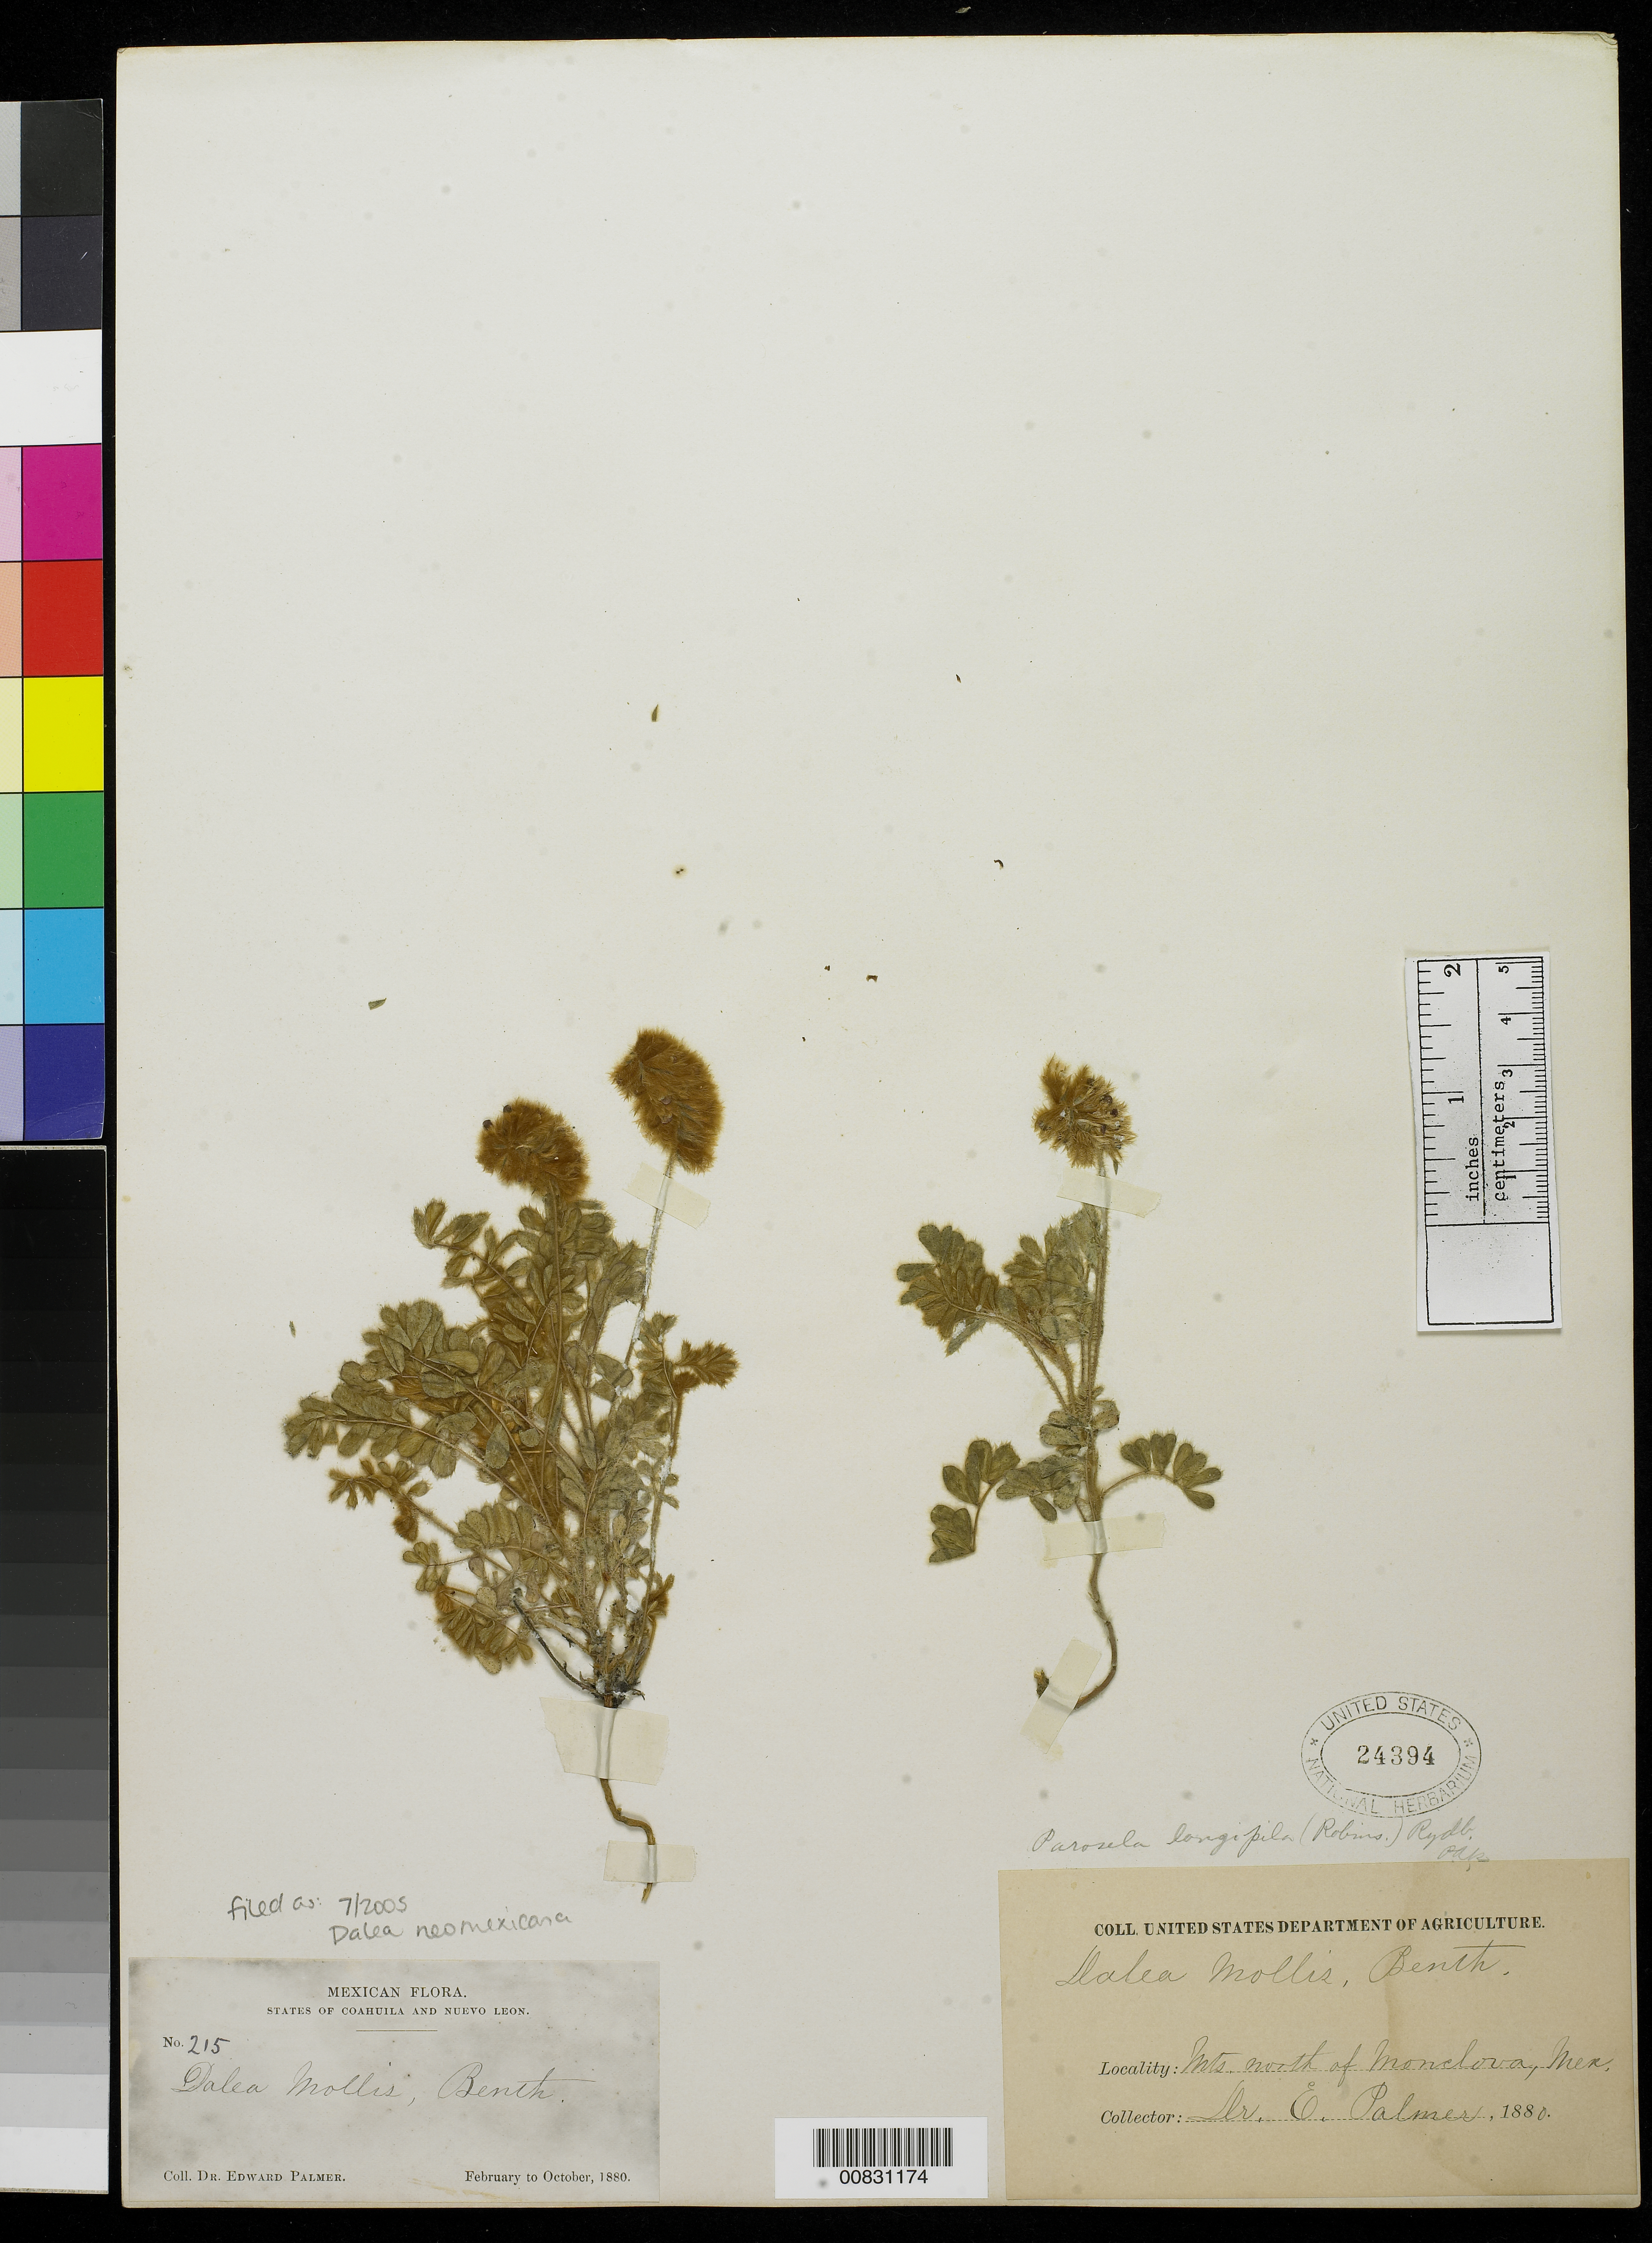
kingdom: Plantae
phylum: Tracheophyta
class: Magnoliopsida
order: Fabales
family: Fabaceae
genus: Dalea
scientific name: Dalea neomexicana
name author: (A. Gray) Cory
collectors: E. Palmer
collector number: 215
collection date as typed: Feb 1880 to -- Oct 1880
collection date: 1880-02/1880-10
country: Mexico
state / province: Coahuila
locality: Mts. north of Monclova, Coahuila.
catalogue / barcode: US 24394